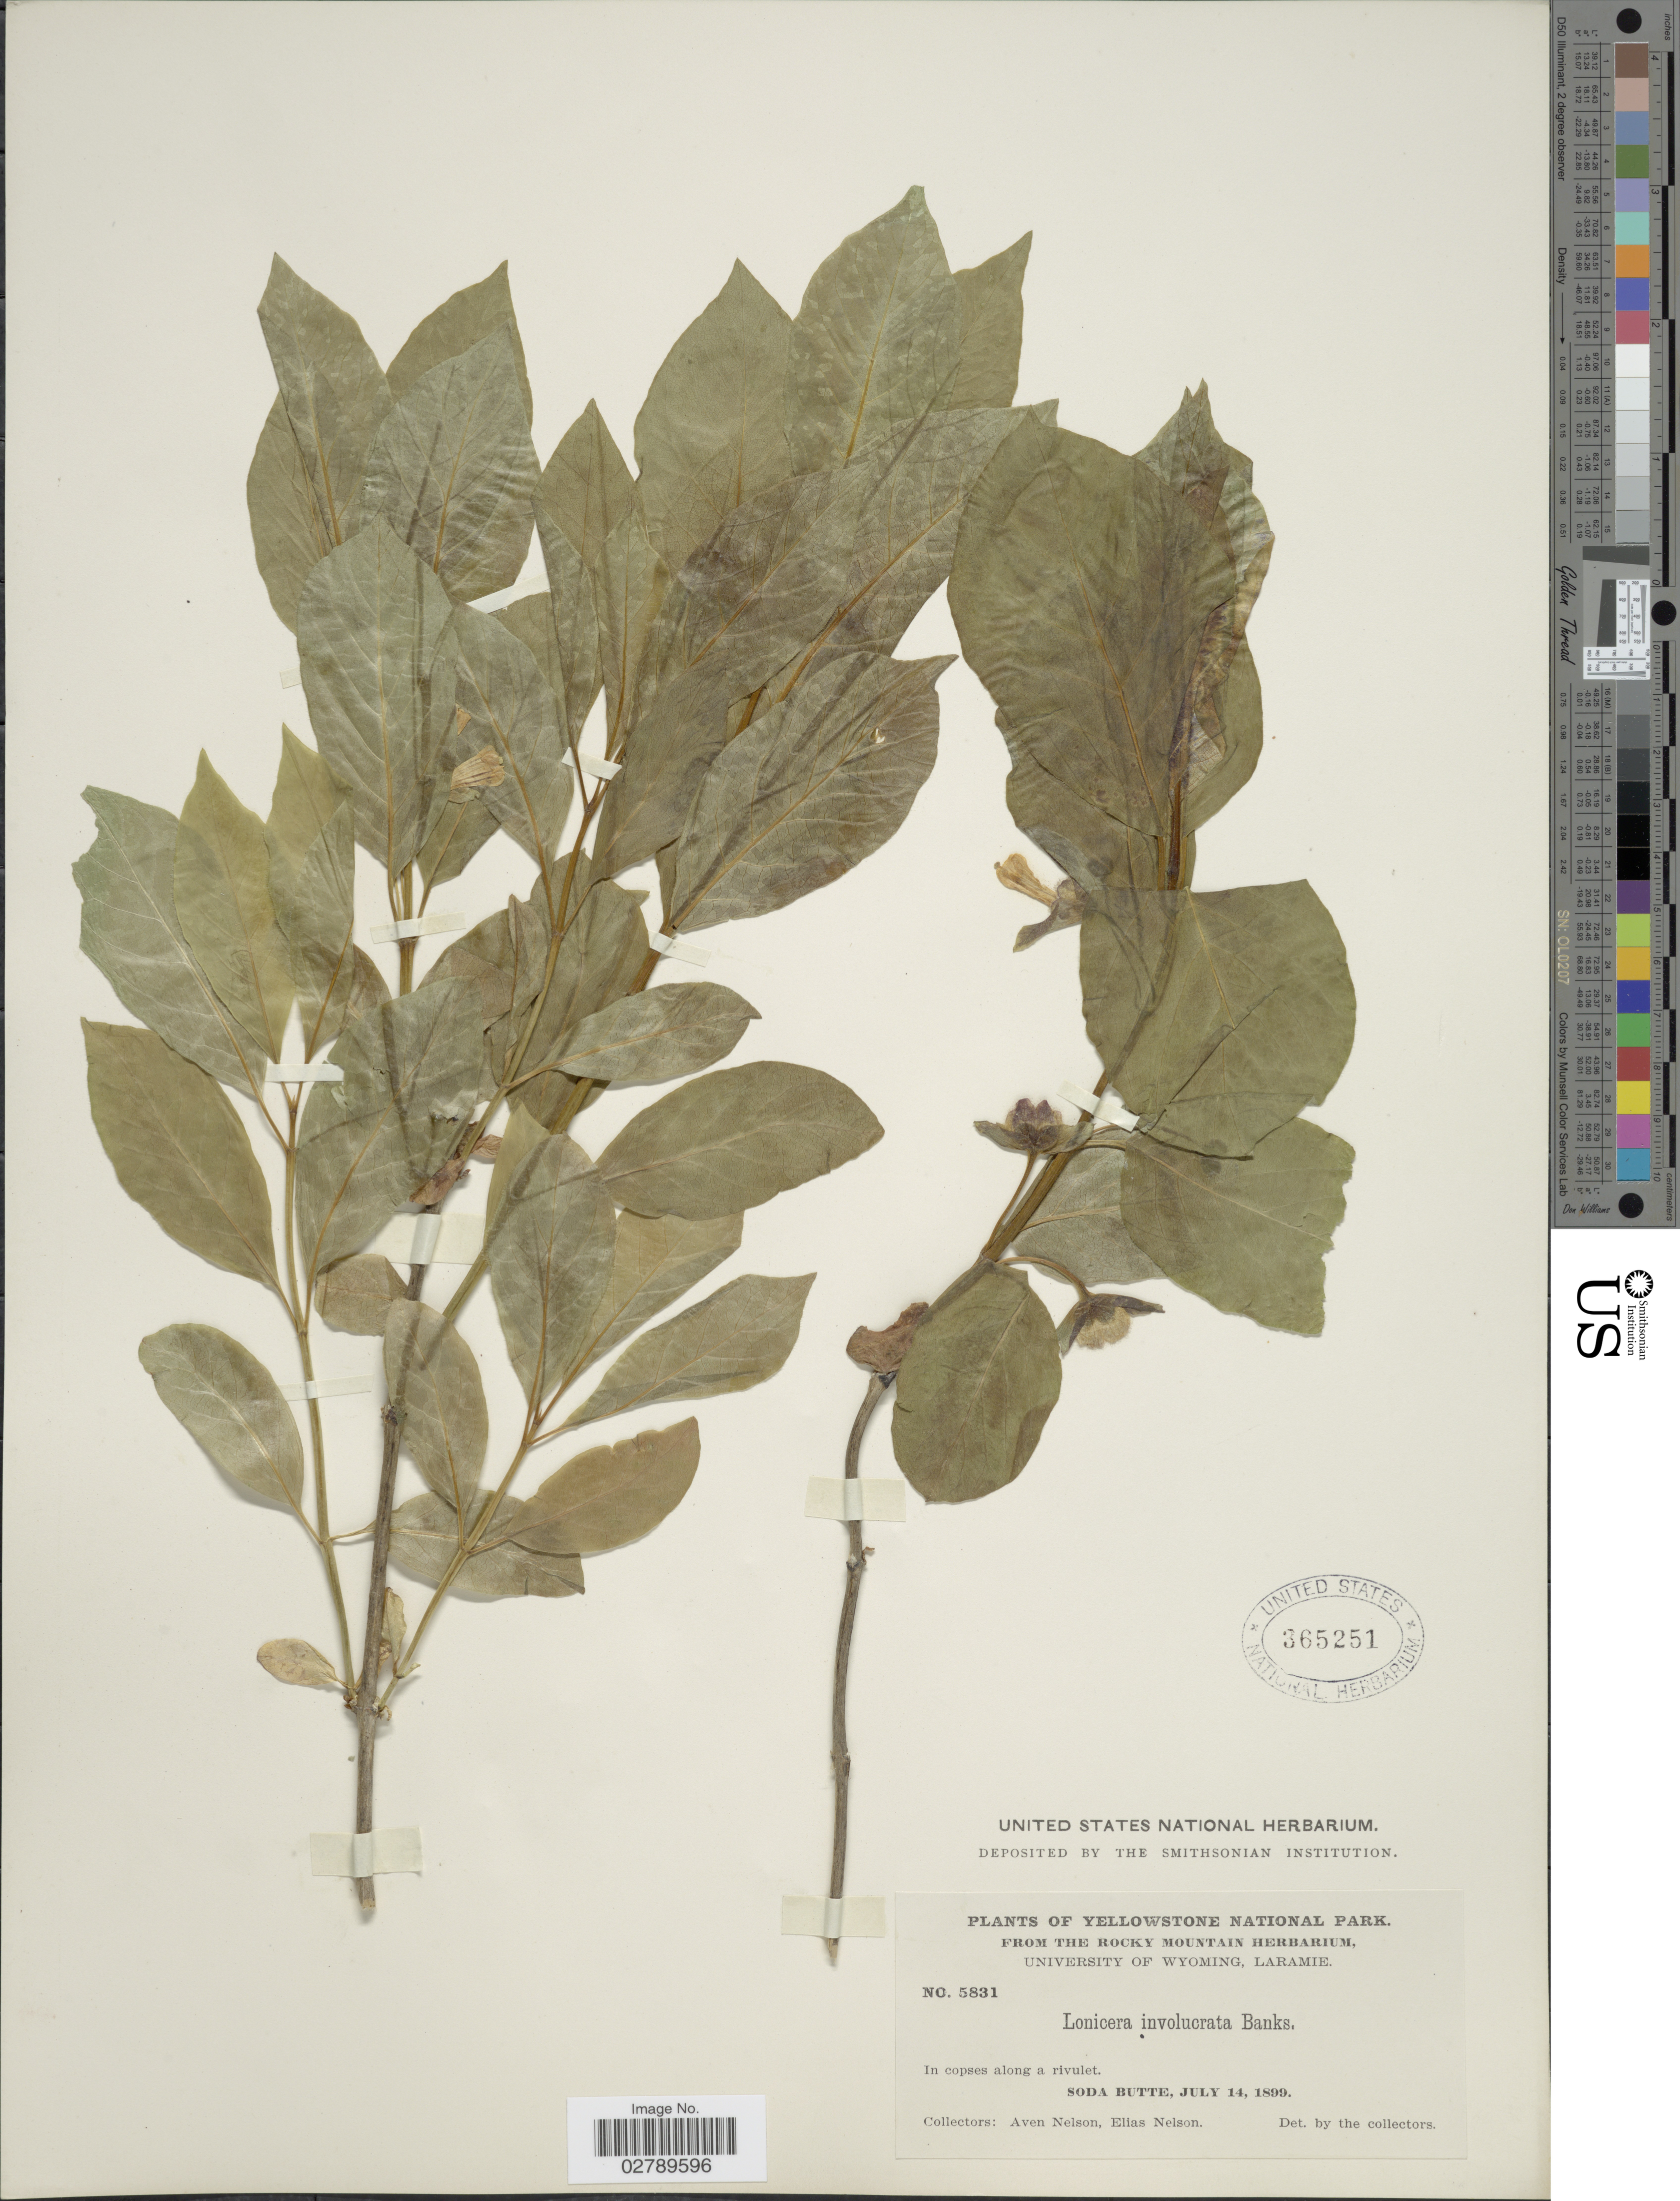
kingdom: Plantae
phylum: Tracheophyta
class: Magnoliopsida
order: Dipsacales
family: Caprifoliaceae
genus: Lonicera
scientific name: Lonicera involucrata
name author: (Richardson) Banks ex Spreng.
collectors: A. Nelson & E. Nelson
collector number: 5831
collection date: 1899-07-14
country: United States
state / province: Wyoming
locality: Yellowstone National Park. Soda Butte.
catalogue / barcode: US 365251